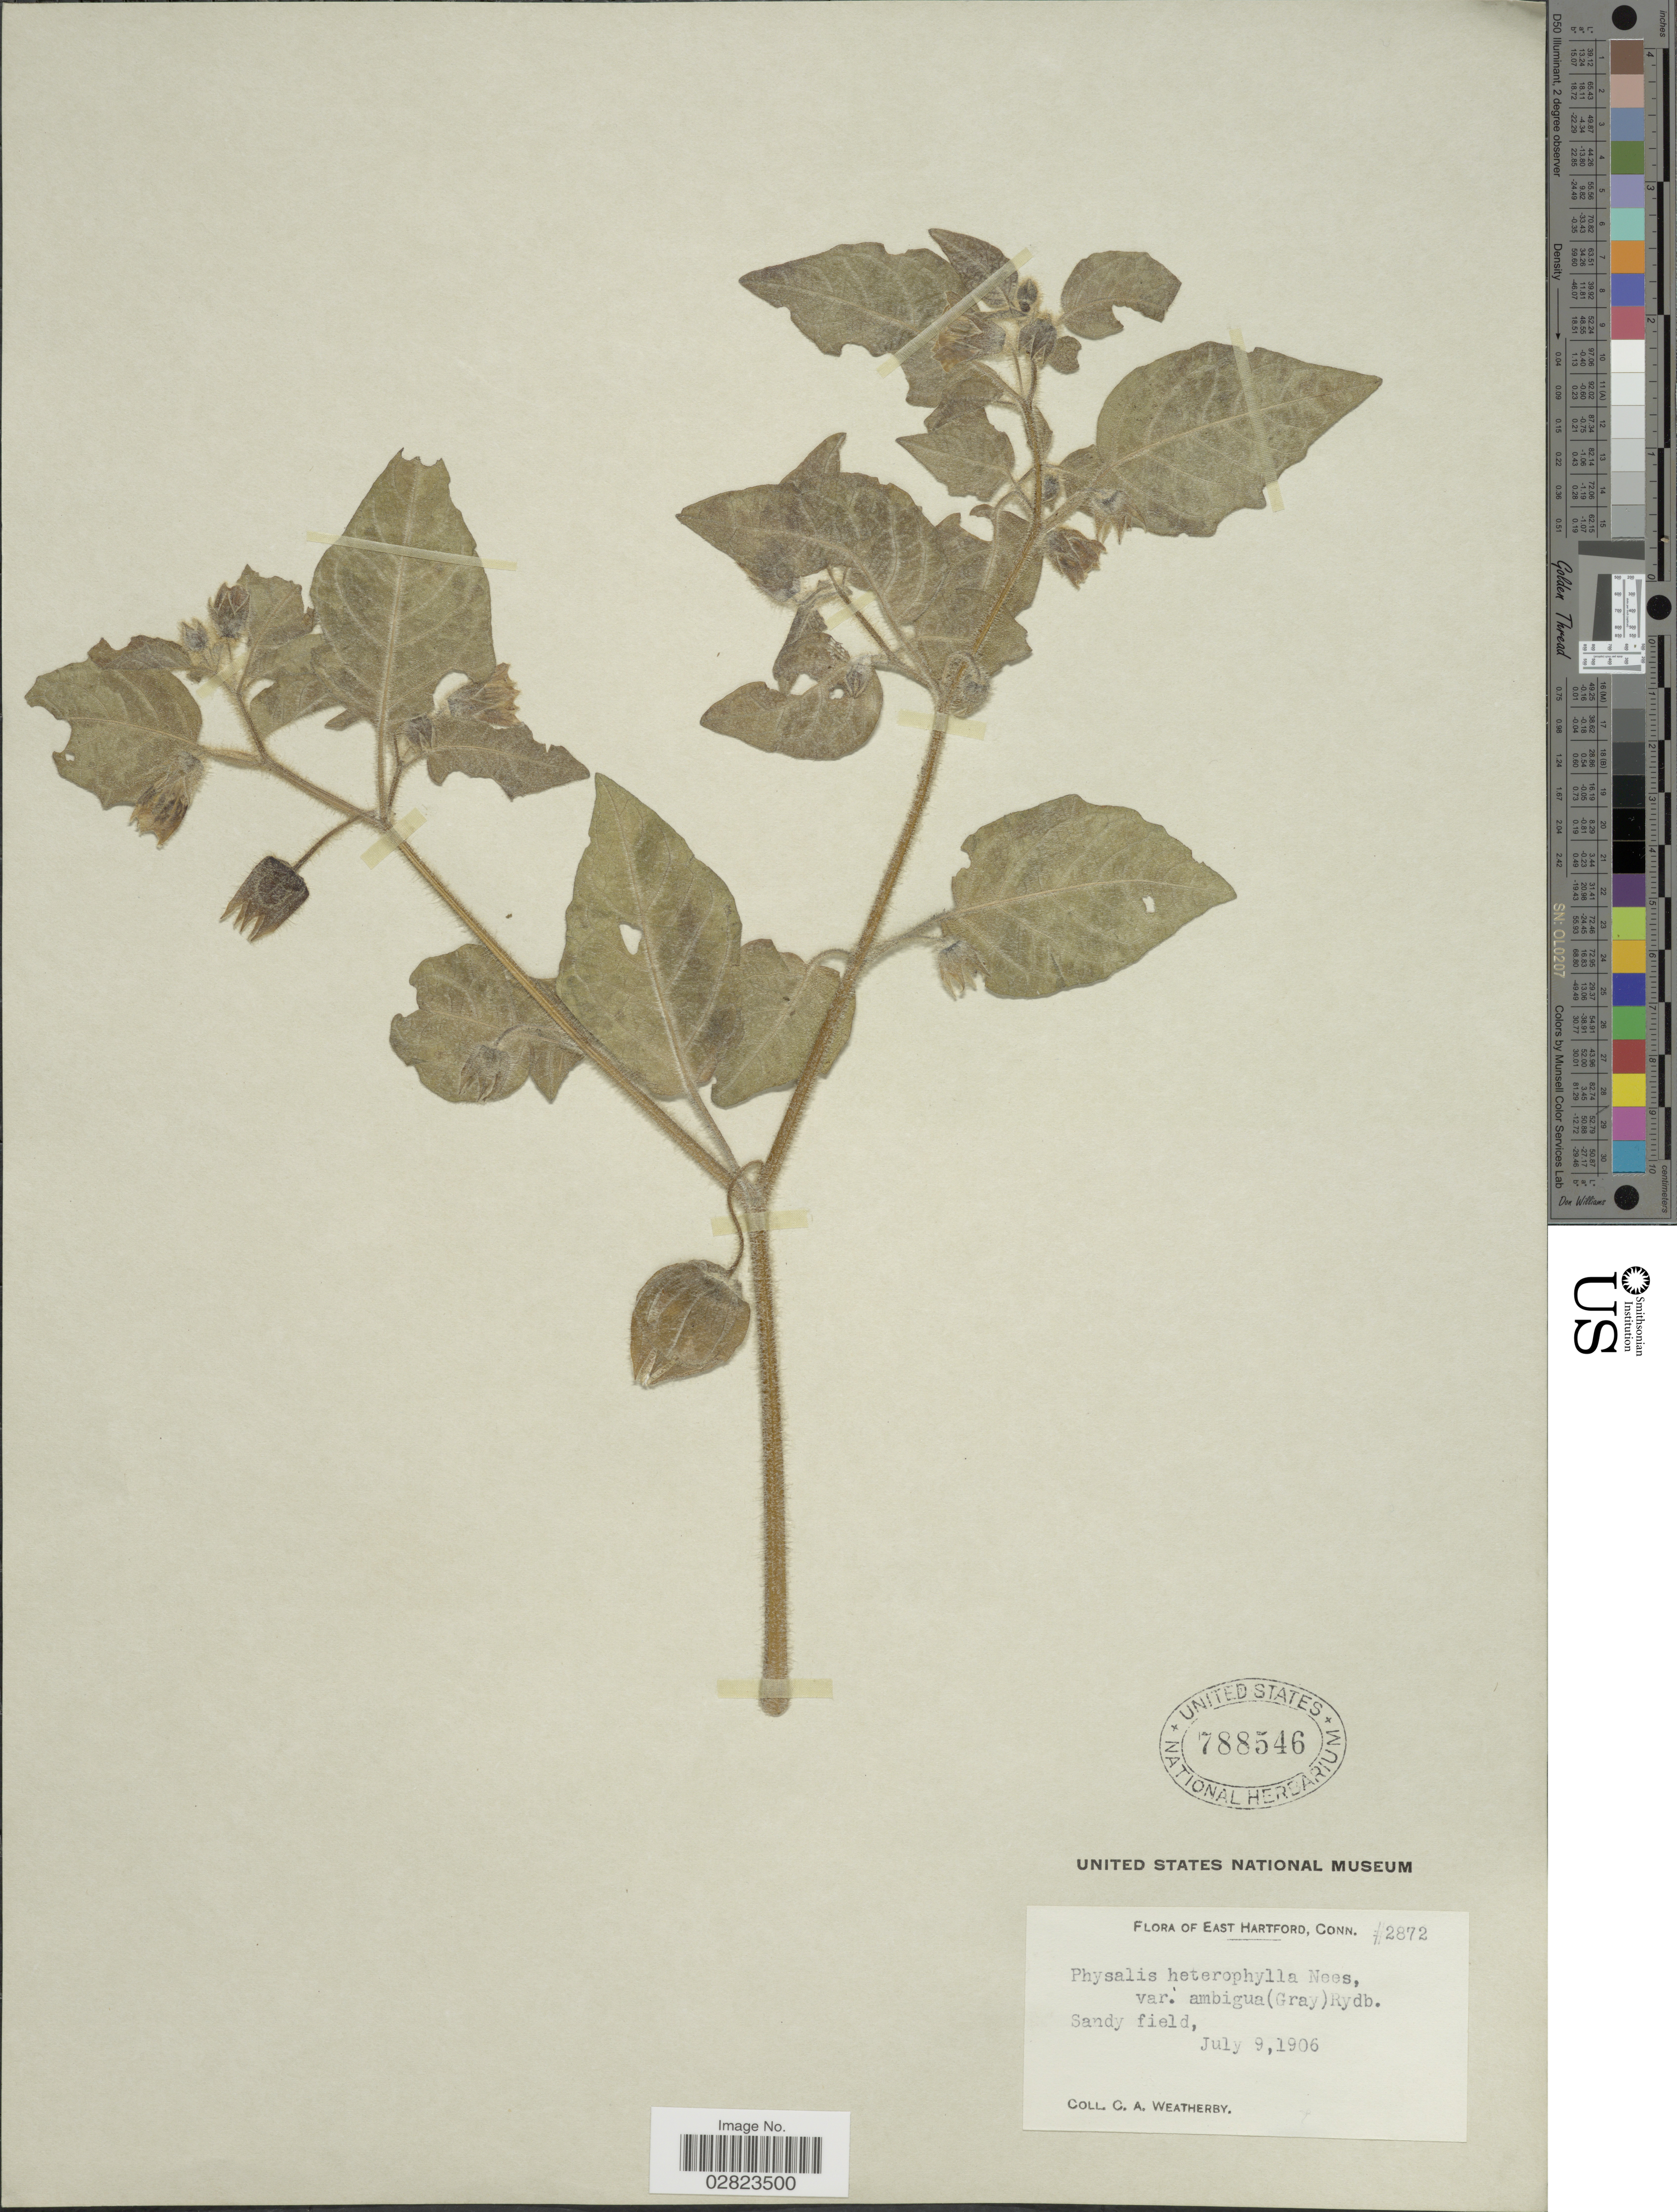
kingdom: Plantae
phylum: Tracheophyta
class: Magnoliopsida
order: Solanales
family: Solanaceae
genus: Physalis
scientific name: Physalis heterophylla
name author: Nees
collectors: C. A. Weatherby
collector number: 2872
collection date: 1906-07-09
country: United States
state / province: Connecticut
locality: East Hartford.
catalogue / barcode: US 788546